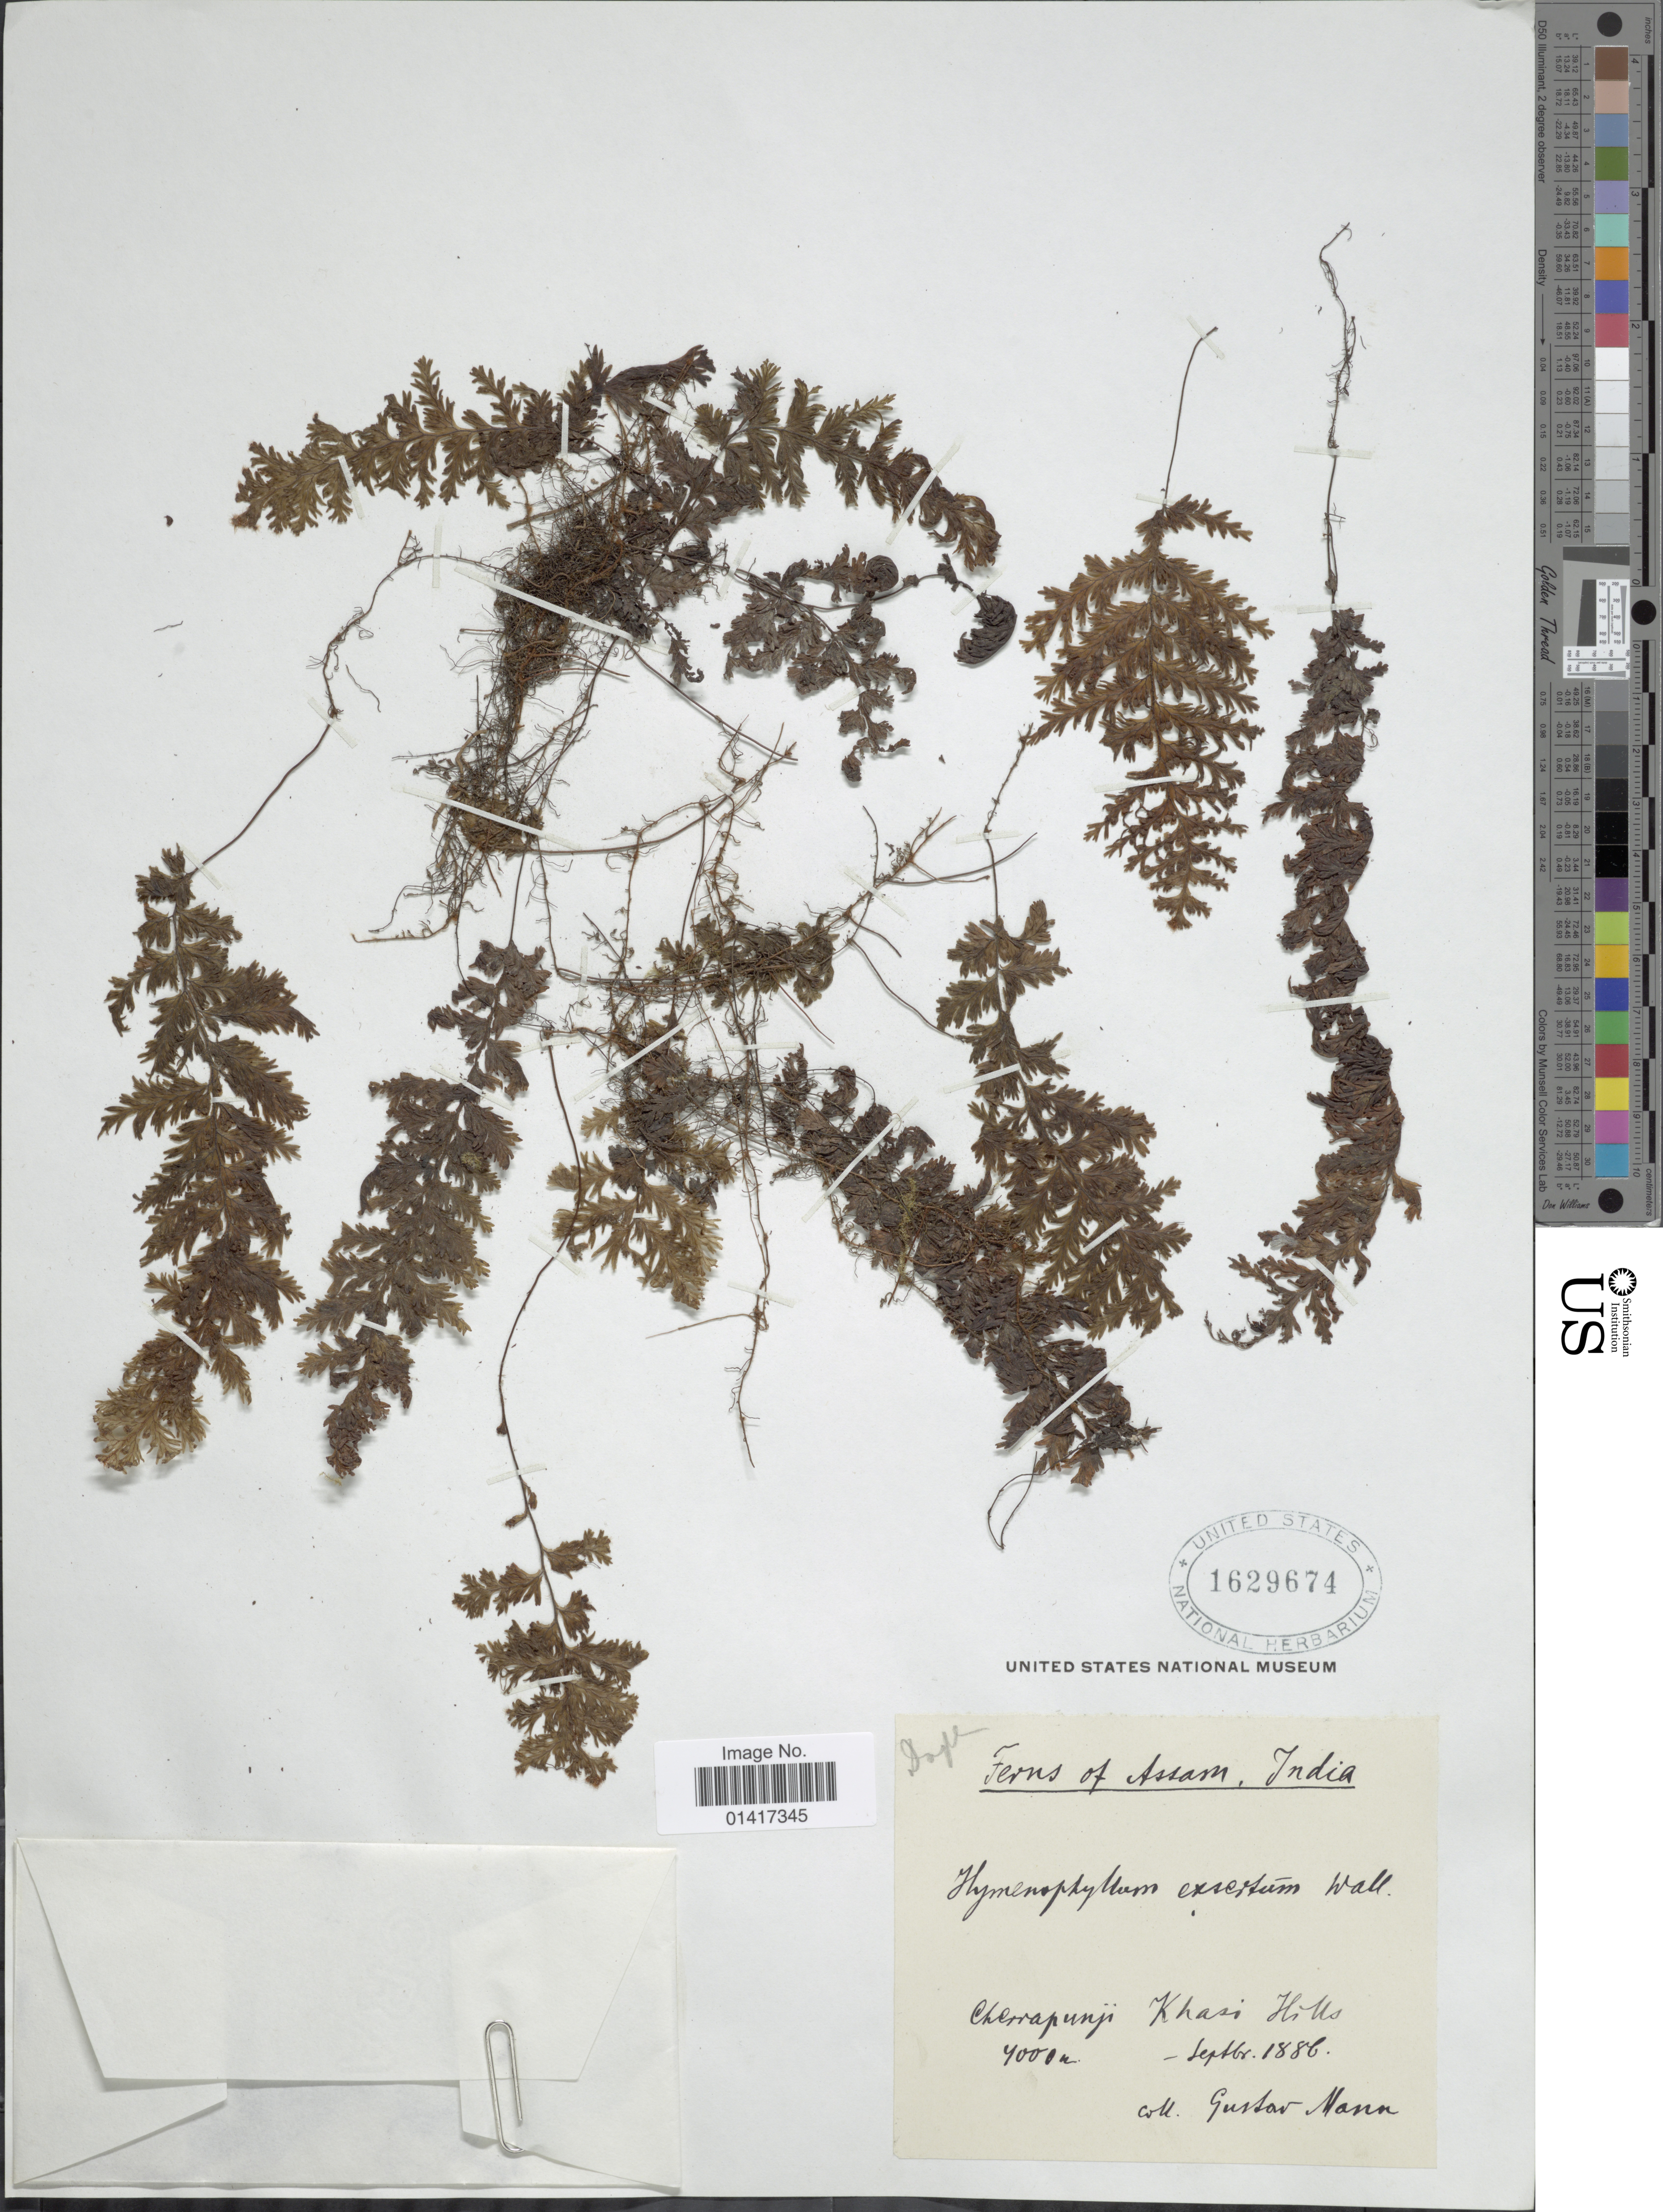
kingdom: Plantae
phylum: Tracheophyta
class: Polypodiopsida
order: Hymenophyllales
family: Hymenophyllaceae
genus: Hymenophyllum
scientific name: Hymenophyllum exsertum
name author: Wall. ex Hook.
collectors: G. Mann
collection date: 1886-09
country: India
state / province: Meghalaya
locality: Cherrapunji, Khasi Hills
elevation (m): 4000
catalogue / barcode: US 1629674